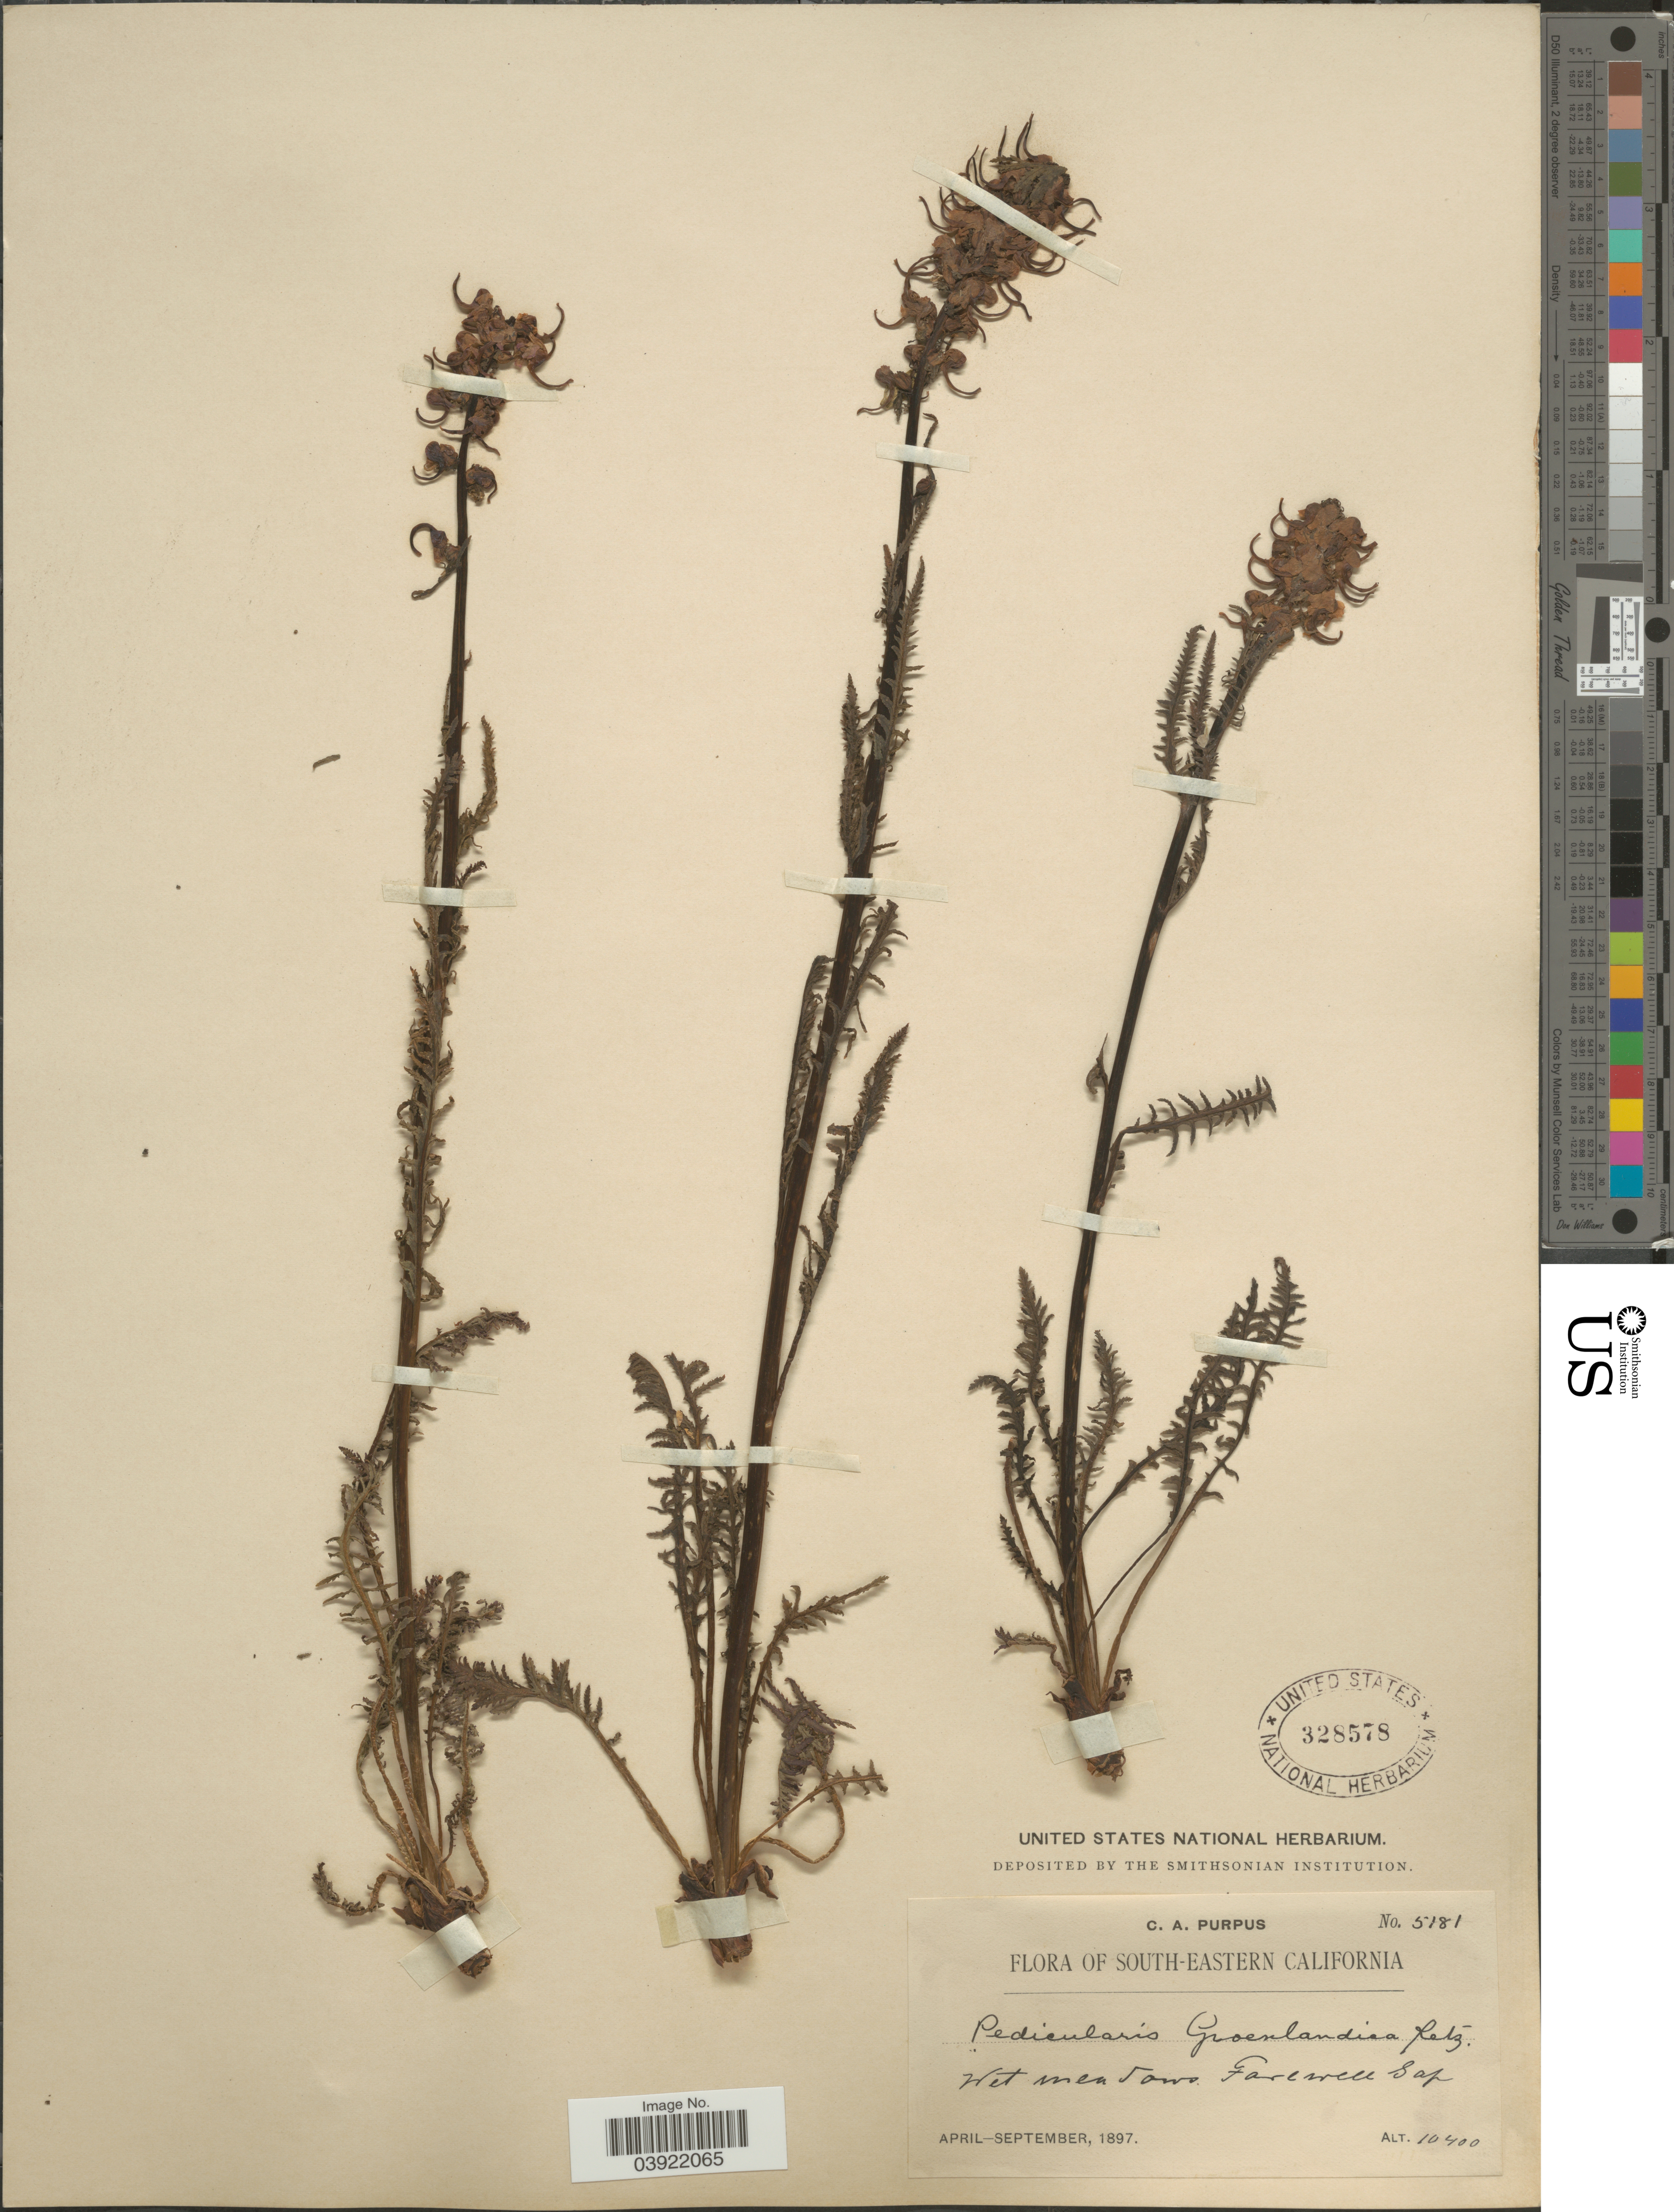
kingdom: Plantae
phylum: Tracheophyta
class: Magnoliopsida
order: Lamiales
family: Orobanchaceae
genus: Pedicularis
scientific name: Pedicularis groenlandica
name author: Retz.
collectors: C. A. Purpus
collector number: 5181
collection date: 1897-04/1897-09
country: United States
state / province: California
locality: South-Eastern California. Wet meadows. Farewell Gap.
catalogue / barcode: US 328578